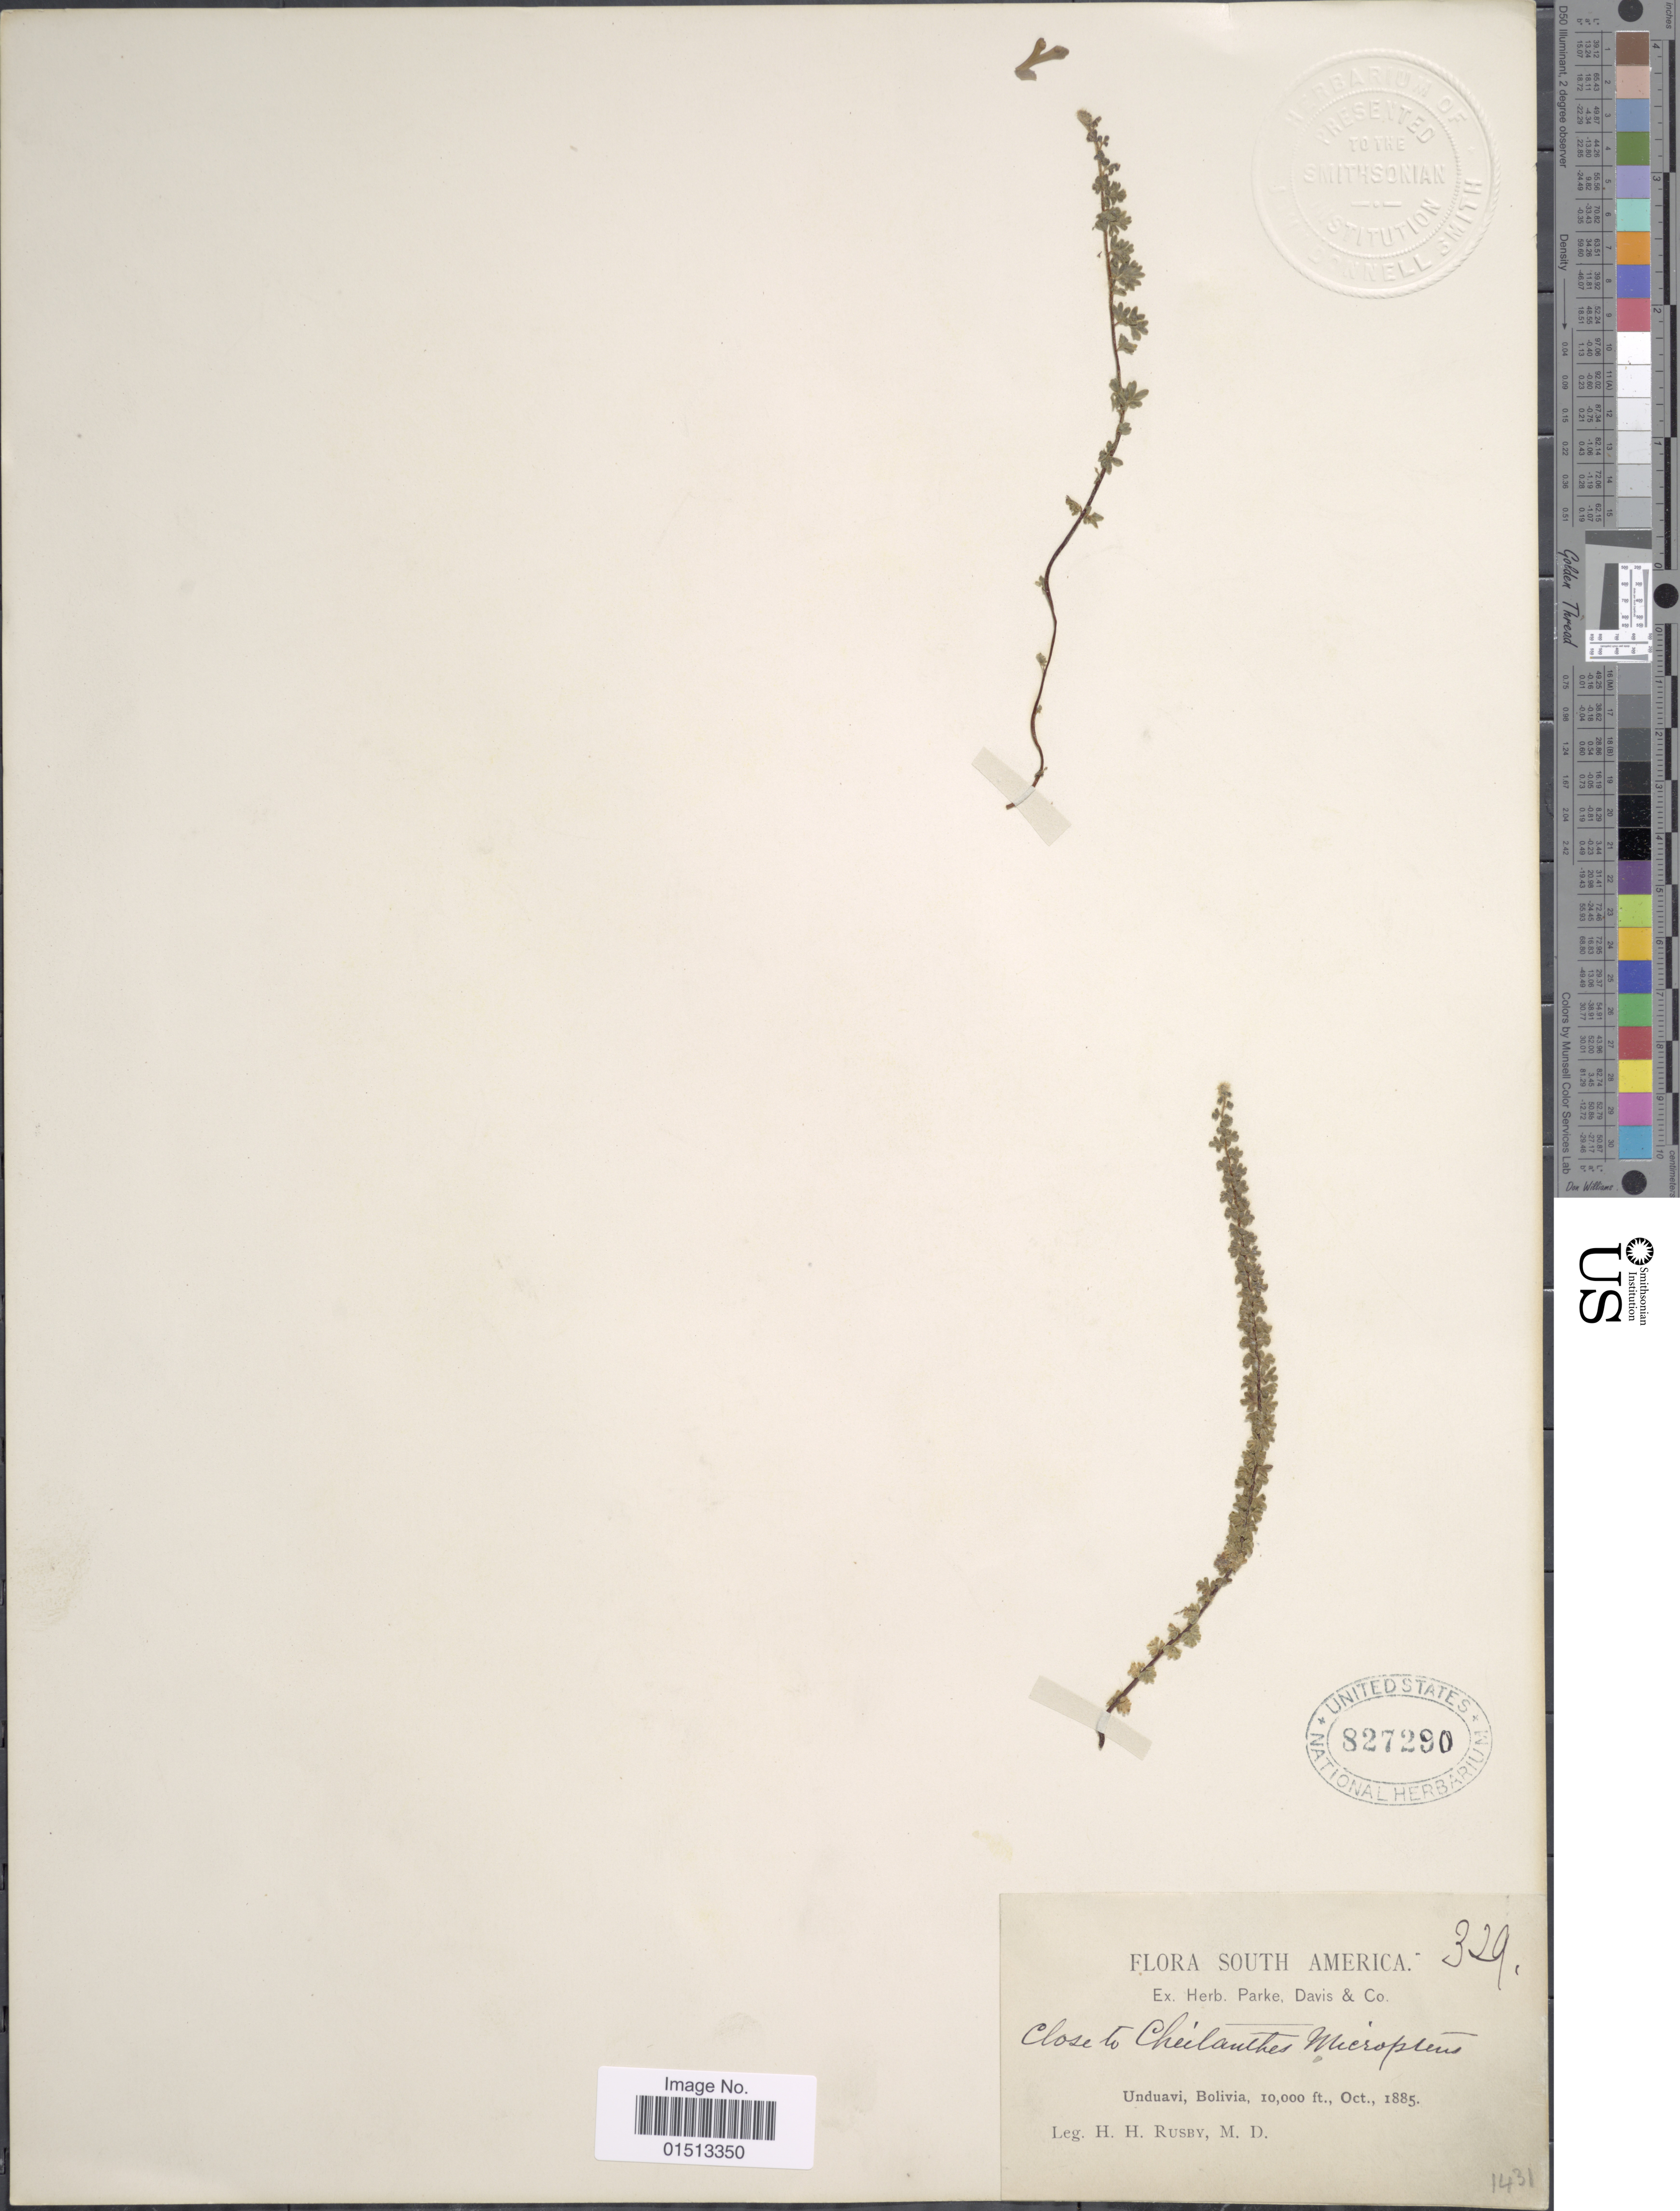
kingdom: Plantae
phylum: Tracheophyta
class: Polypodiopsida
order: Polypodiales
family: Aspleniaceae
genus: Asplenium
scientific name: Asplenium triphyllum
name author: C. Presl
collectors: H. H. Rusby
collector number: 329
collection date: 1885-10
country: Bolivia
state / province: La Paz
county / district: Nor Yungas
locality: Unduavi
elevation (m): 3048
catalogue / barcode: US 827290